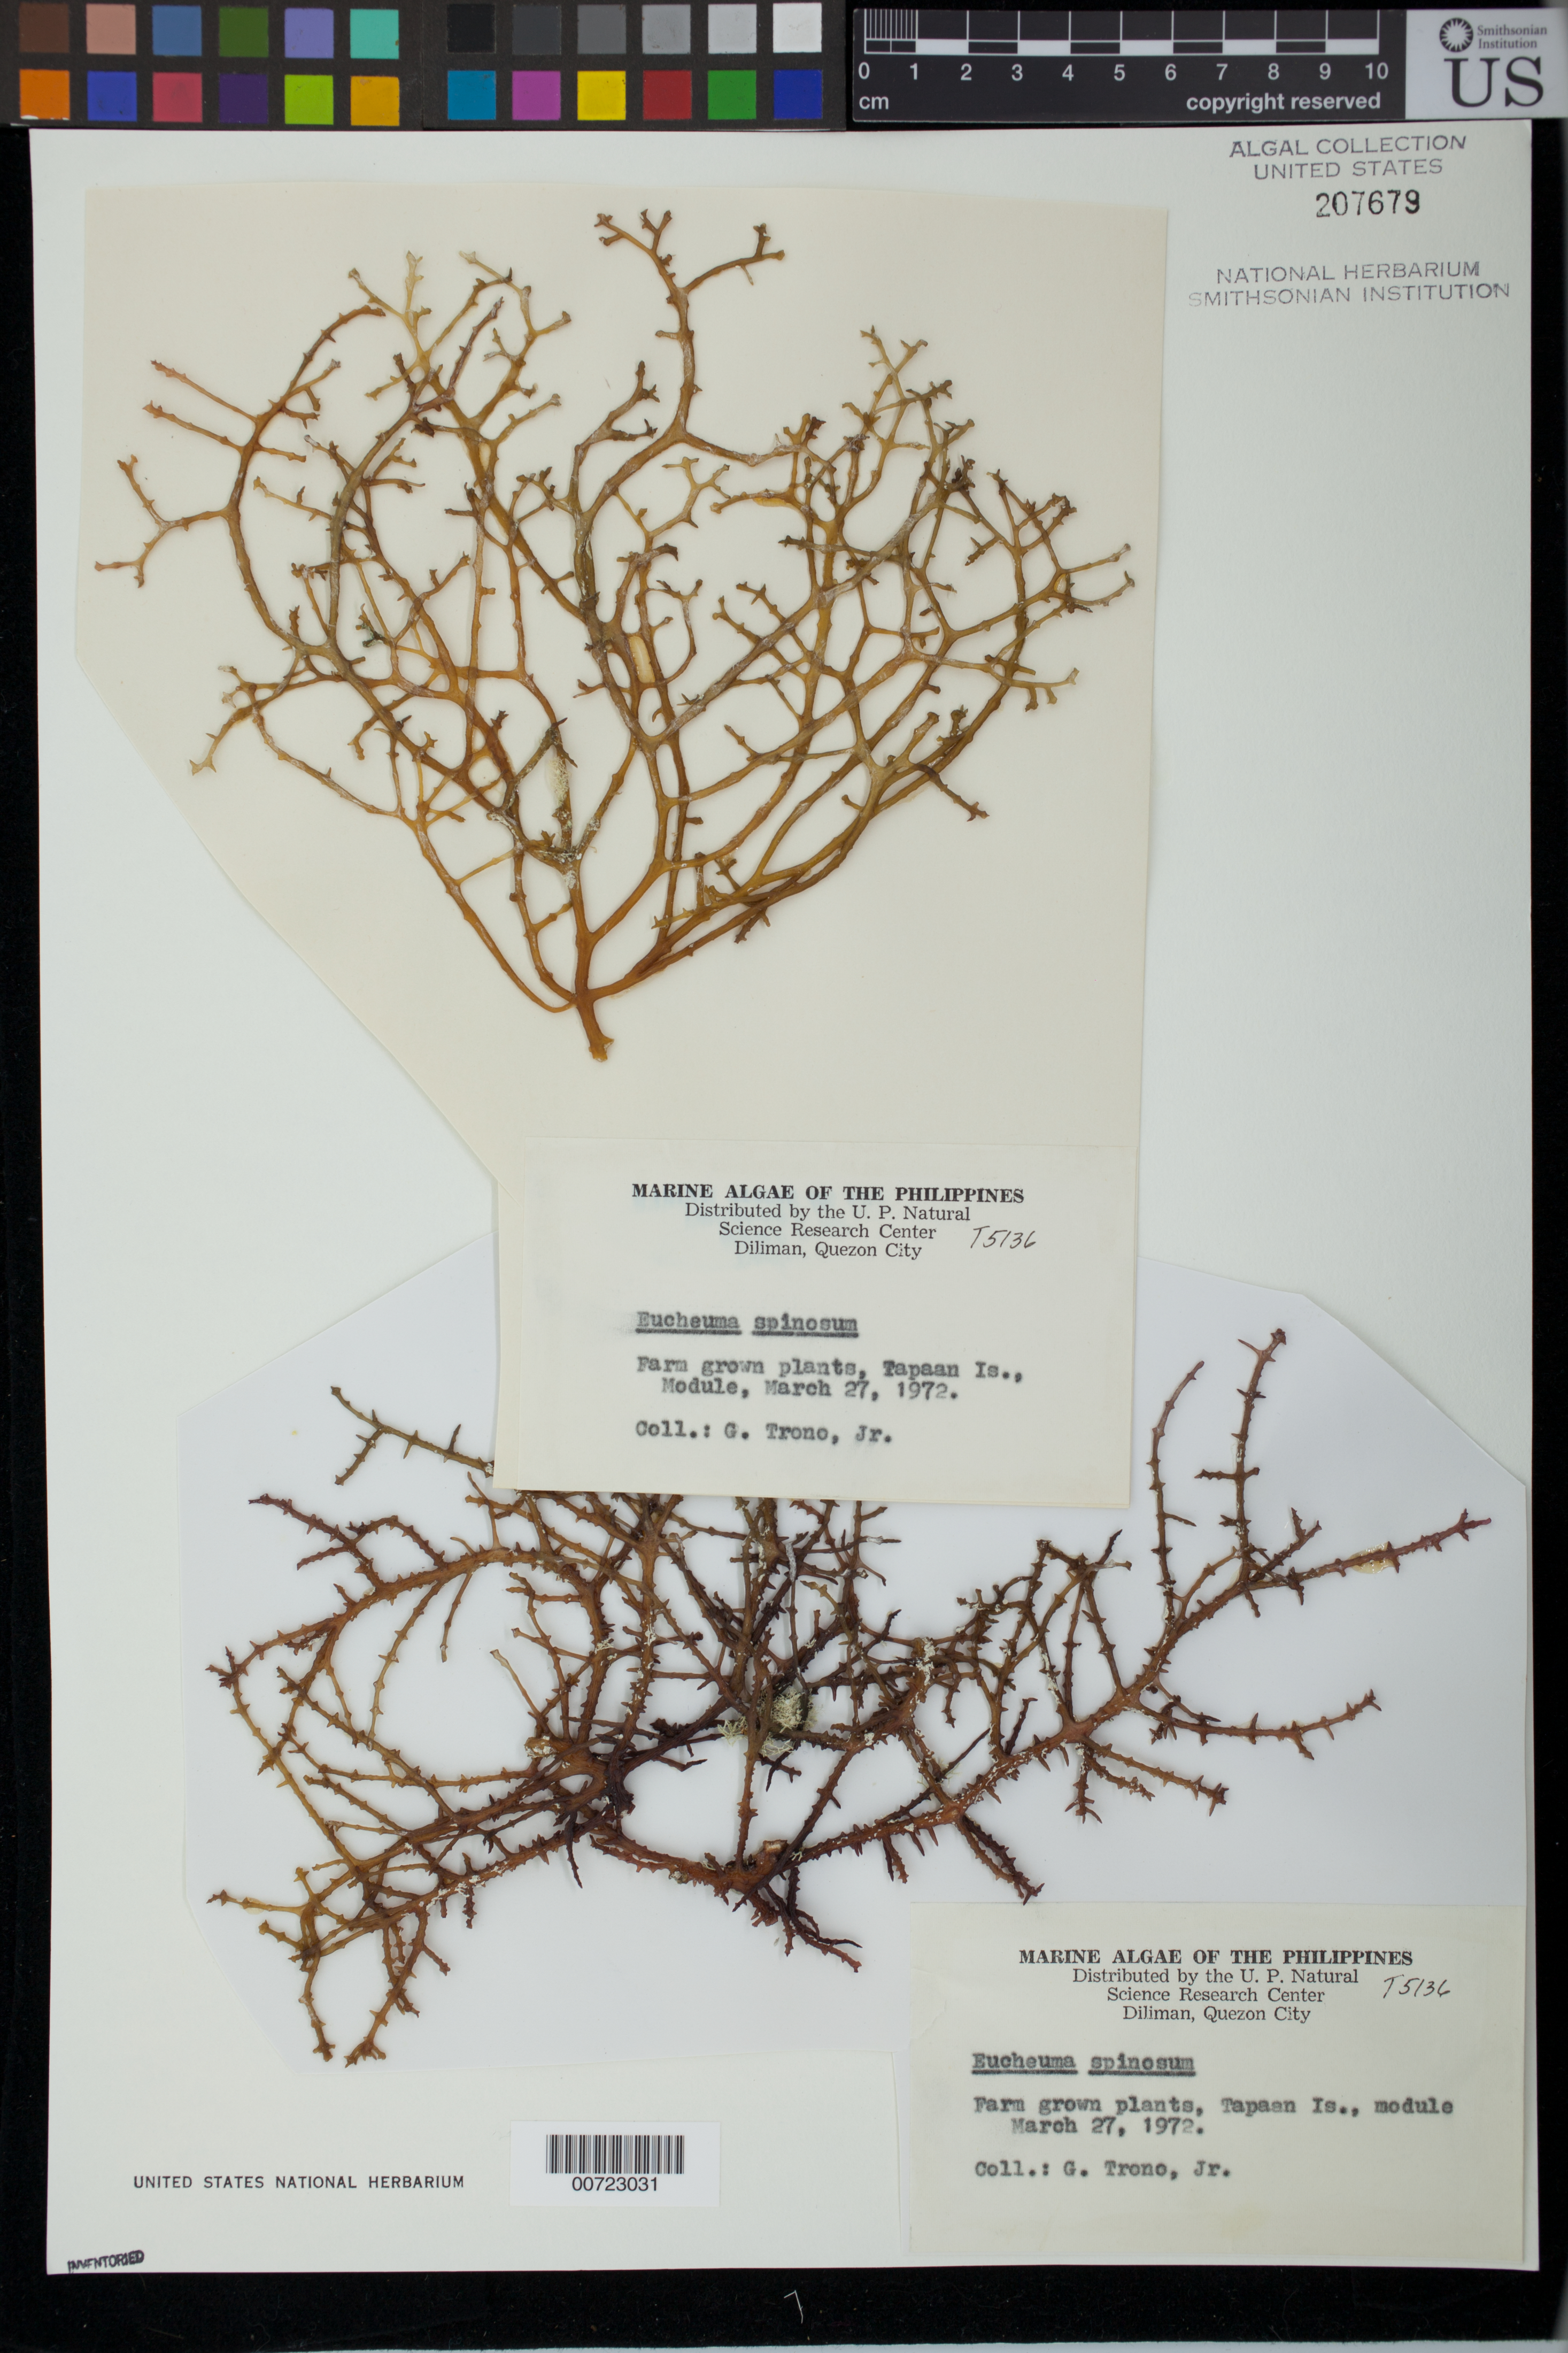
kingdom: Plantae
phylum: Rhodophyta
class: Florideophyceae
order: Gigartinales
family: Solieriaceae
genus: Eucheuma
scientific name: Eucheuma denticulatum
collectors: G. Trono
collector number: T5136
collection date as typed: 27 Mar 1972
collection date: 1972-03-27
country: Philippines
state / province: Muslim Mindanao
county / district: Sulu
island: Siasi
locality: Tapaan Island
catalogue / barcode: US 207679